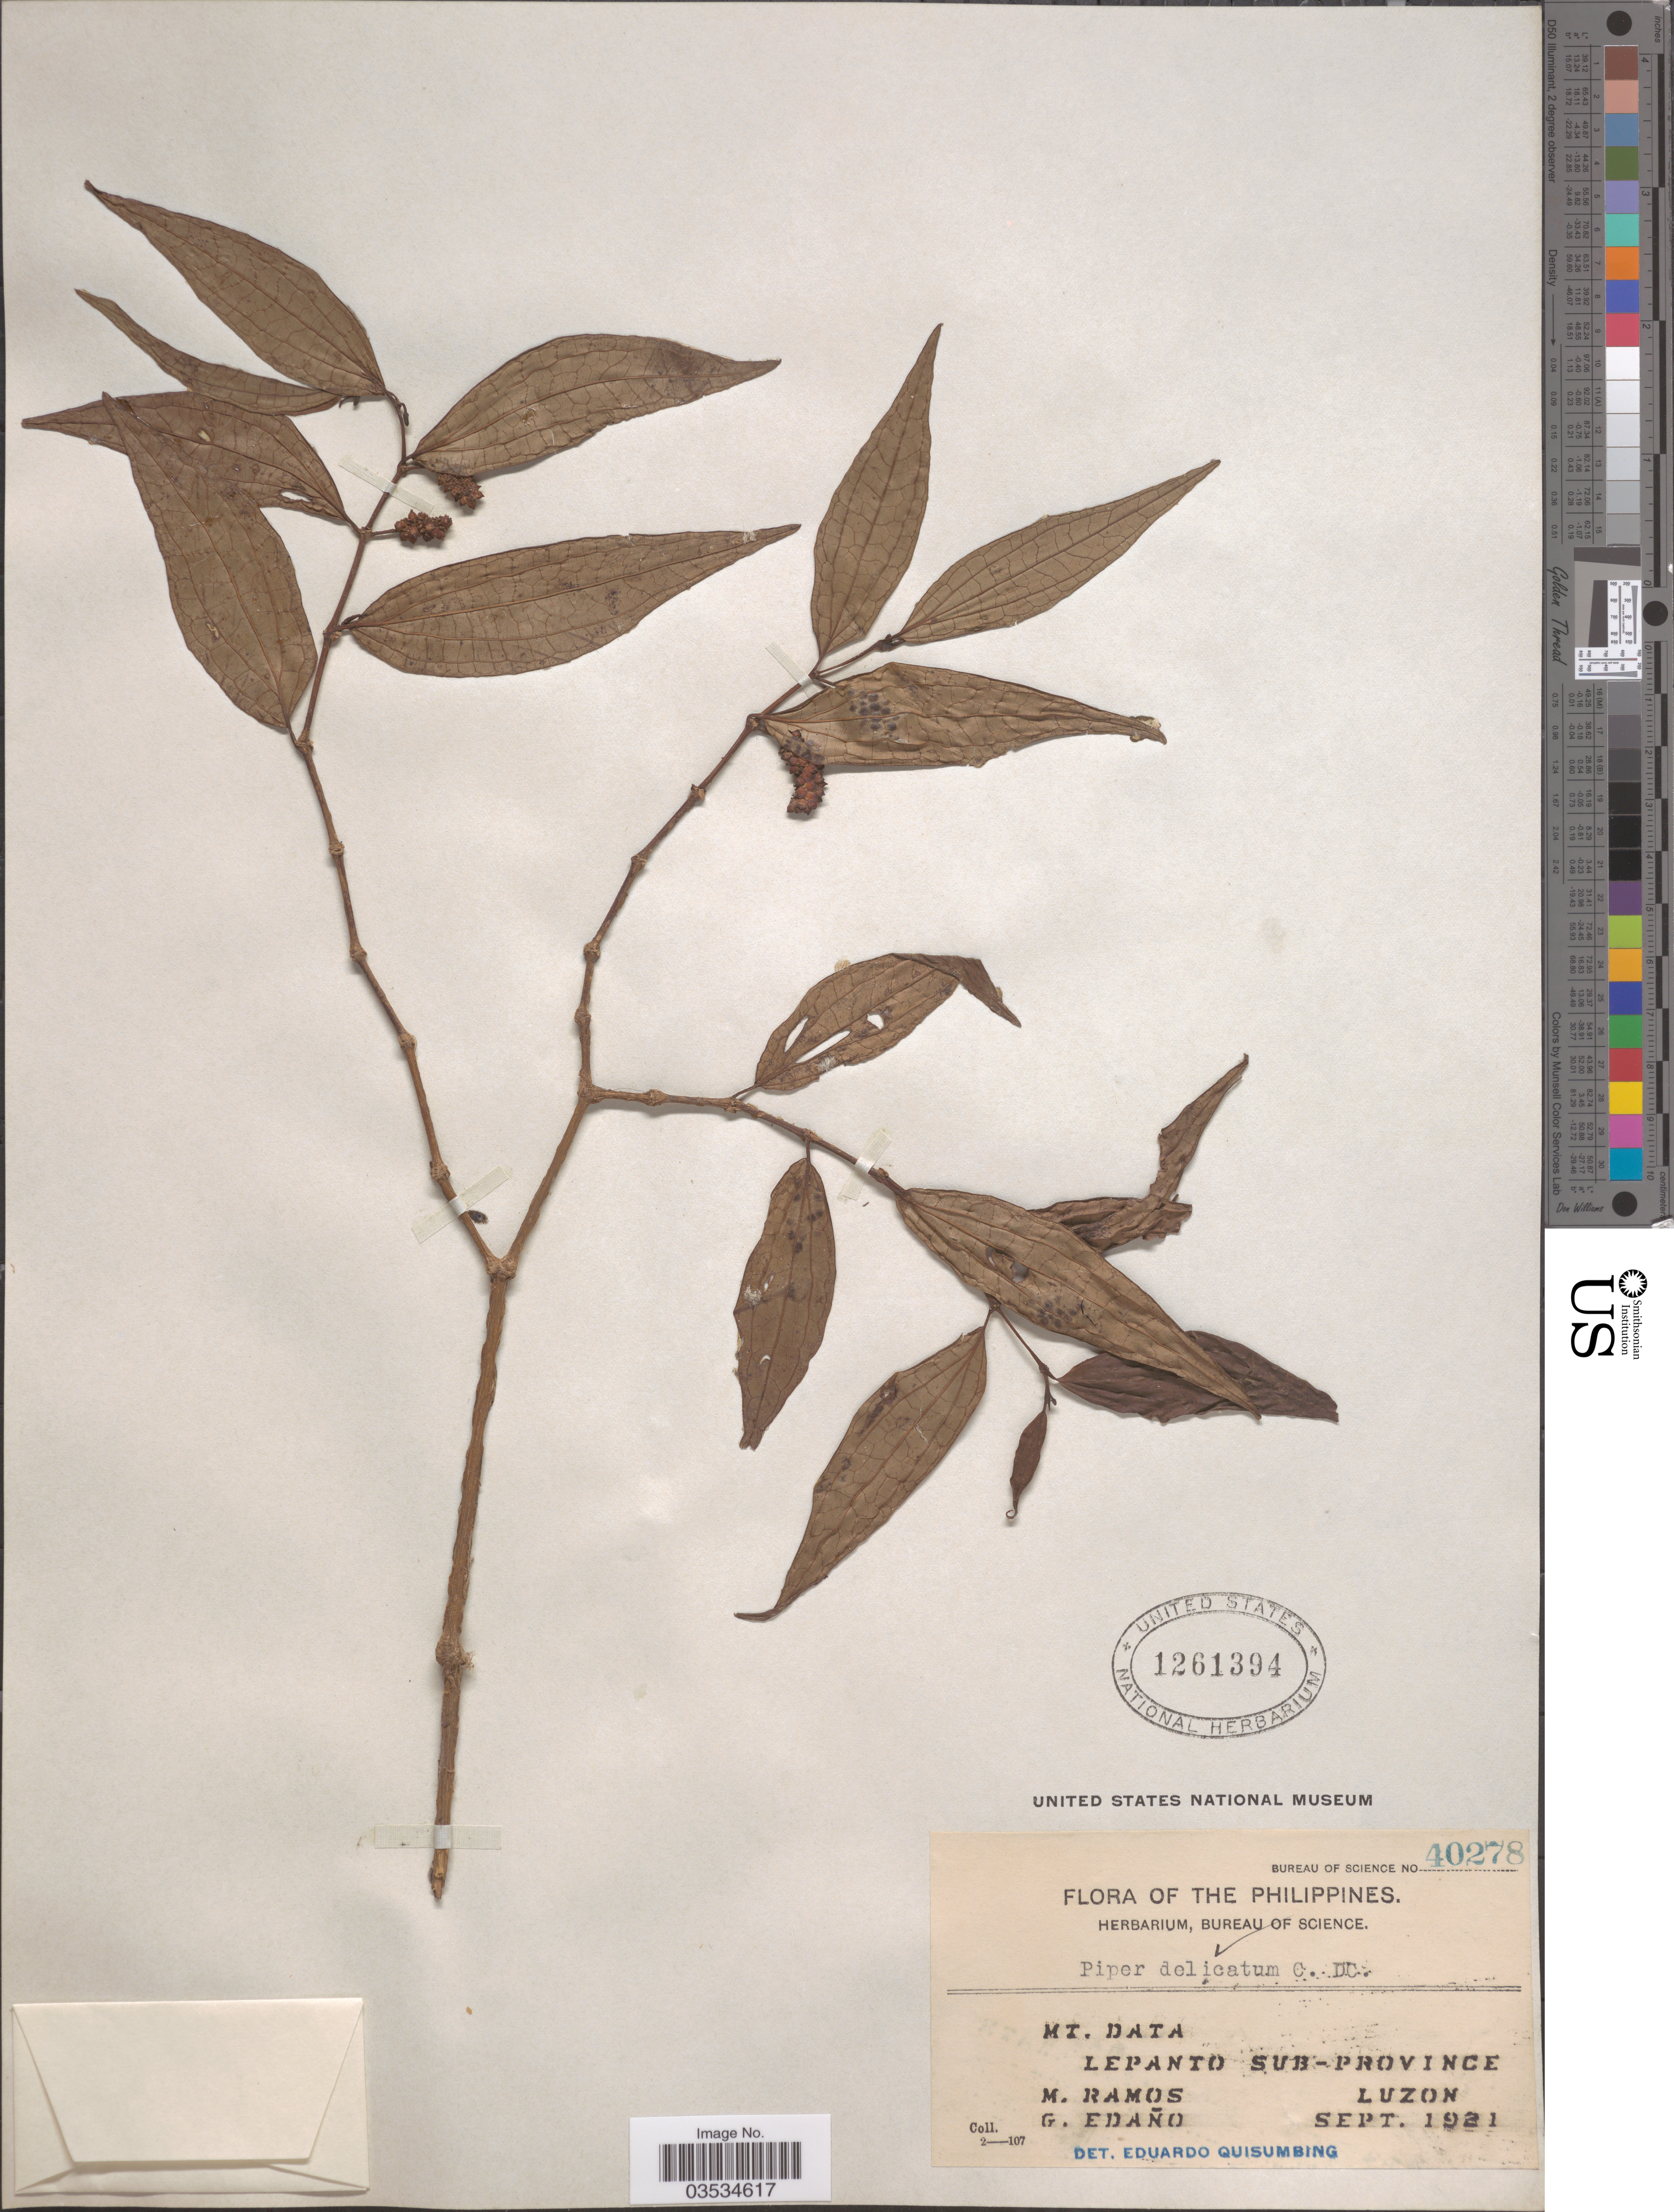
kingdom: Plantae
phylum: Tracheophyta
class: Magnoliopsida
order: Piperales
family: Piperaceae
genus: Piper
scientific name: Piper delicatum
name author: C. DC. in Elmer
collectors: M. Ramos & G. Edaño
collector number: Bureau of Science 40278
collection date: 1921-09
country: Philippines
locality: Mt. Data. Lepanto Sub-Province. Luzon.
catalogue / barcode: US 1261394